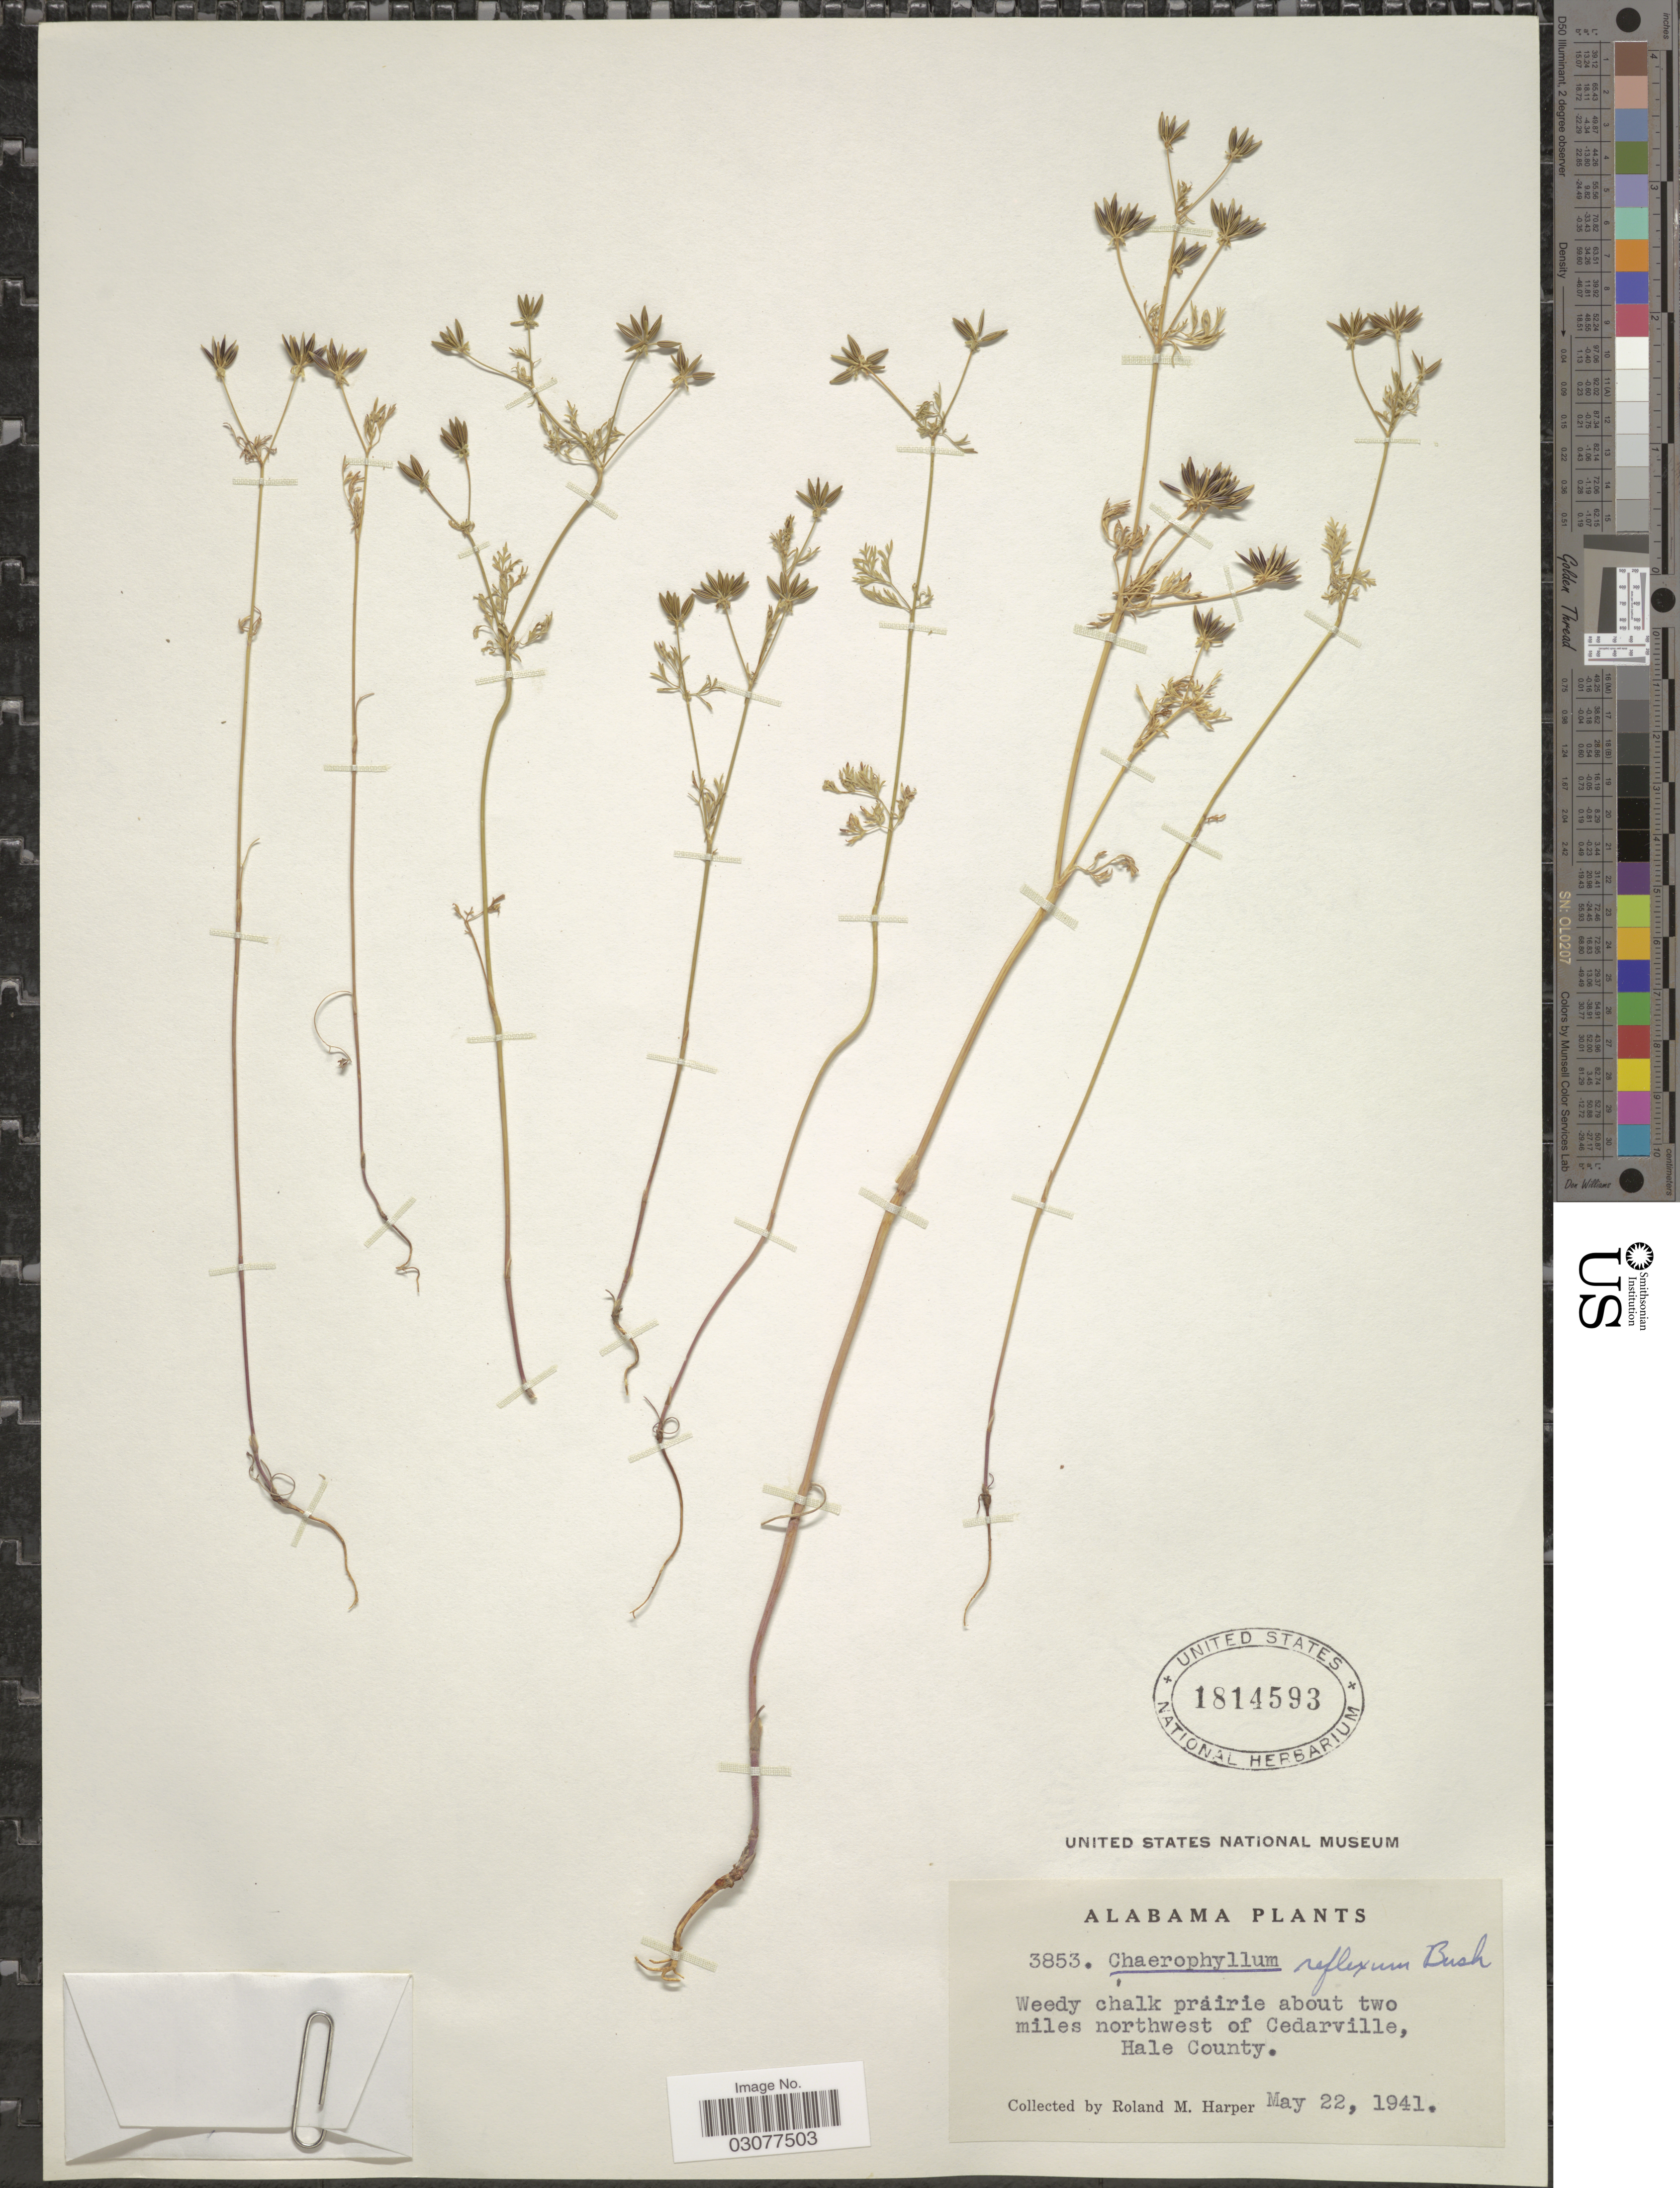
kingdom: Plantae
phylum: Tracheophyta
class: Magnoliopsida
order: Apiales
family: Apiaceae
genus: Chaerophyllum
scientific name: Chaerophyllum reflexum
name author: Bush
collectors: R. M. Harper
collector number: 3853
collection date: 1941-05-22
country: United States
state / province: Alabama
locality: Weedy chalk prairie about two miles northwest of Cedarville, Hale County.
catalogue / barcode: US 1814593